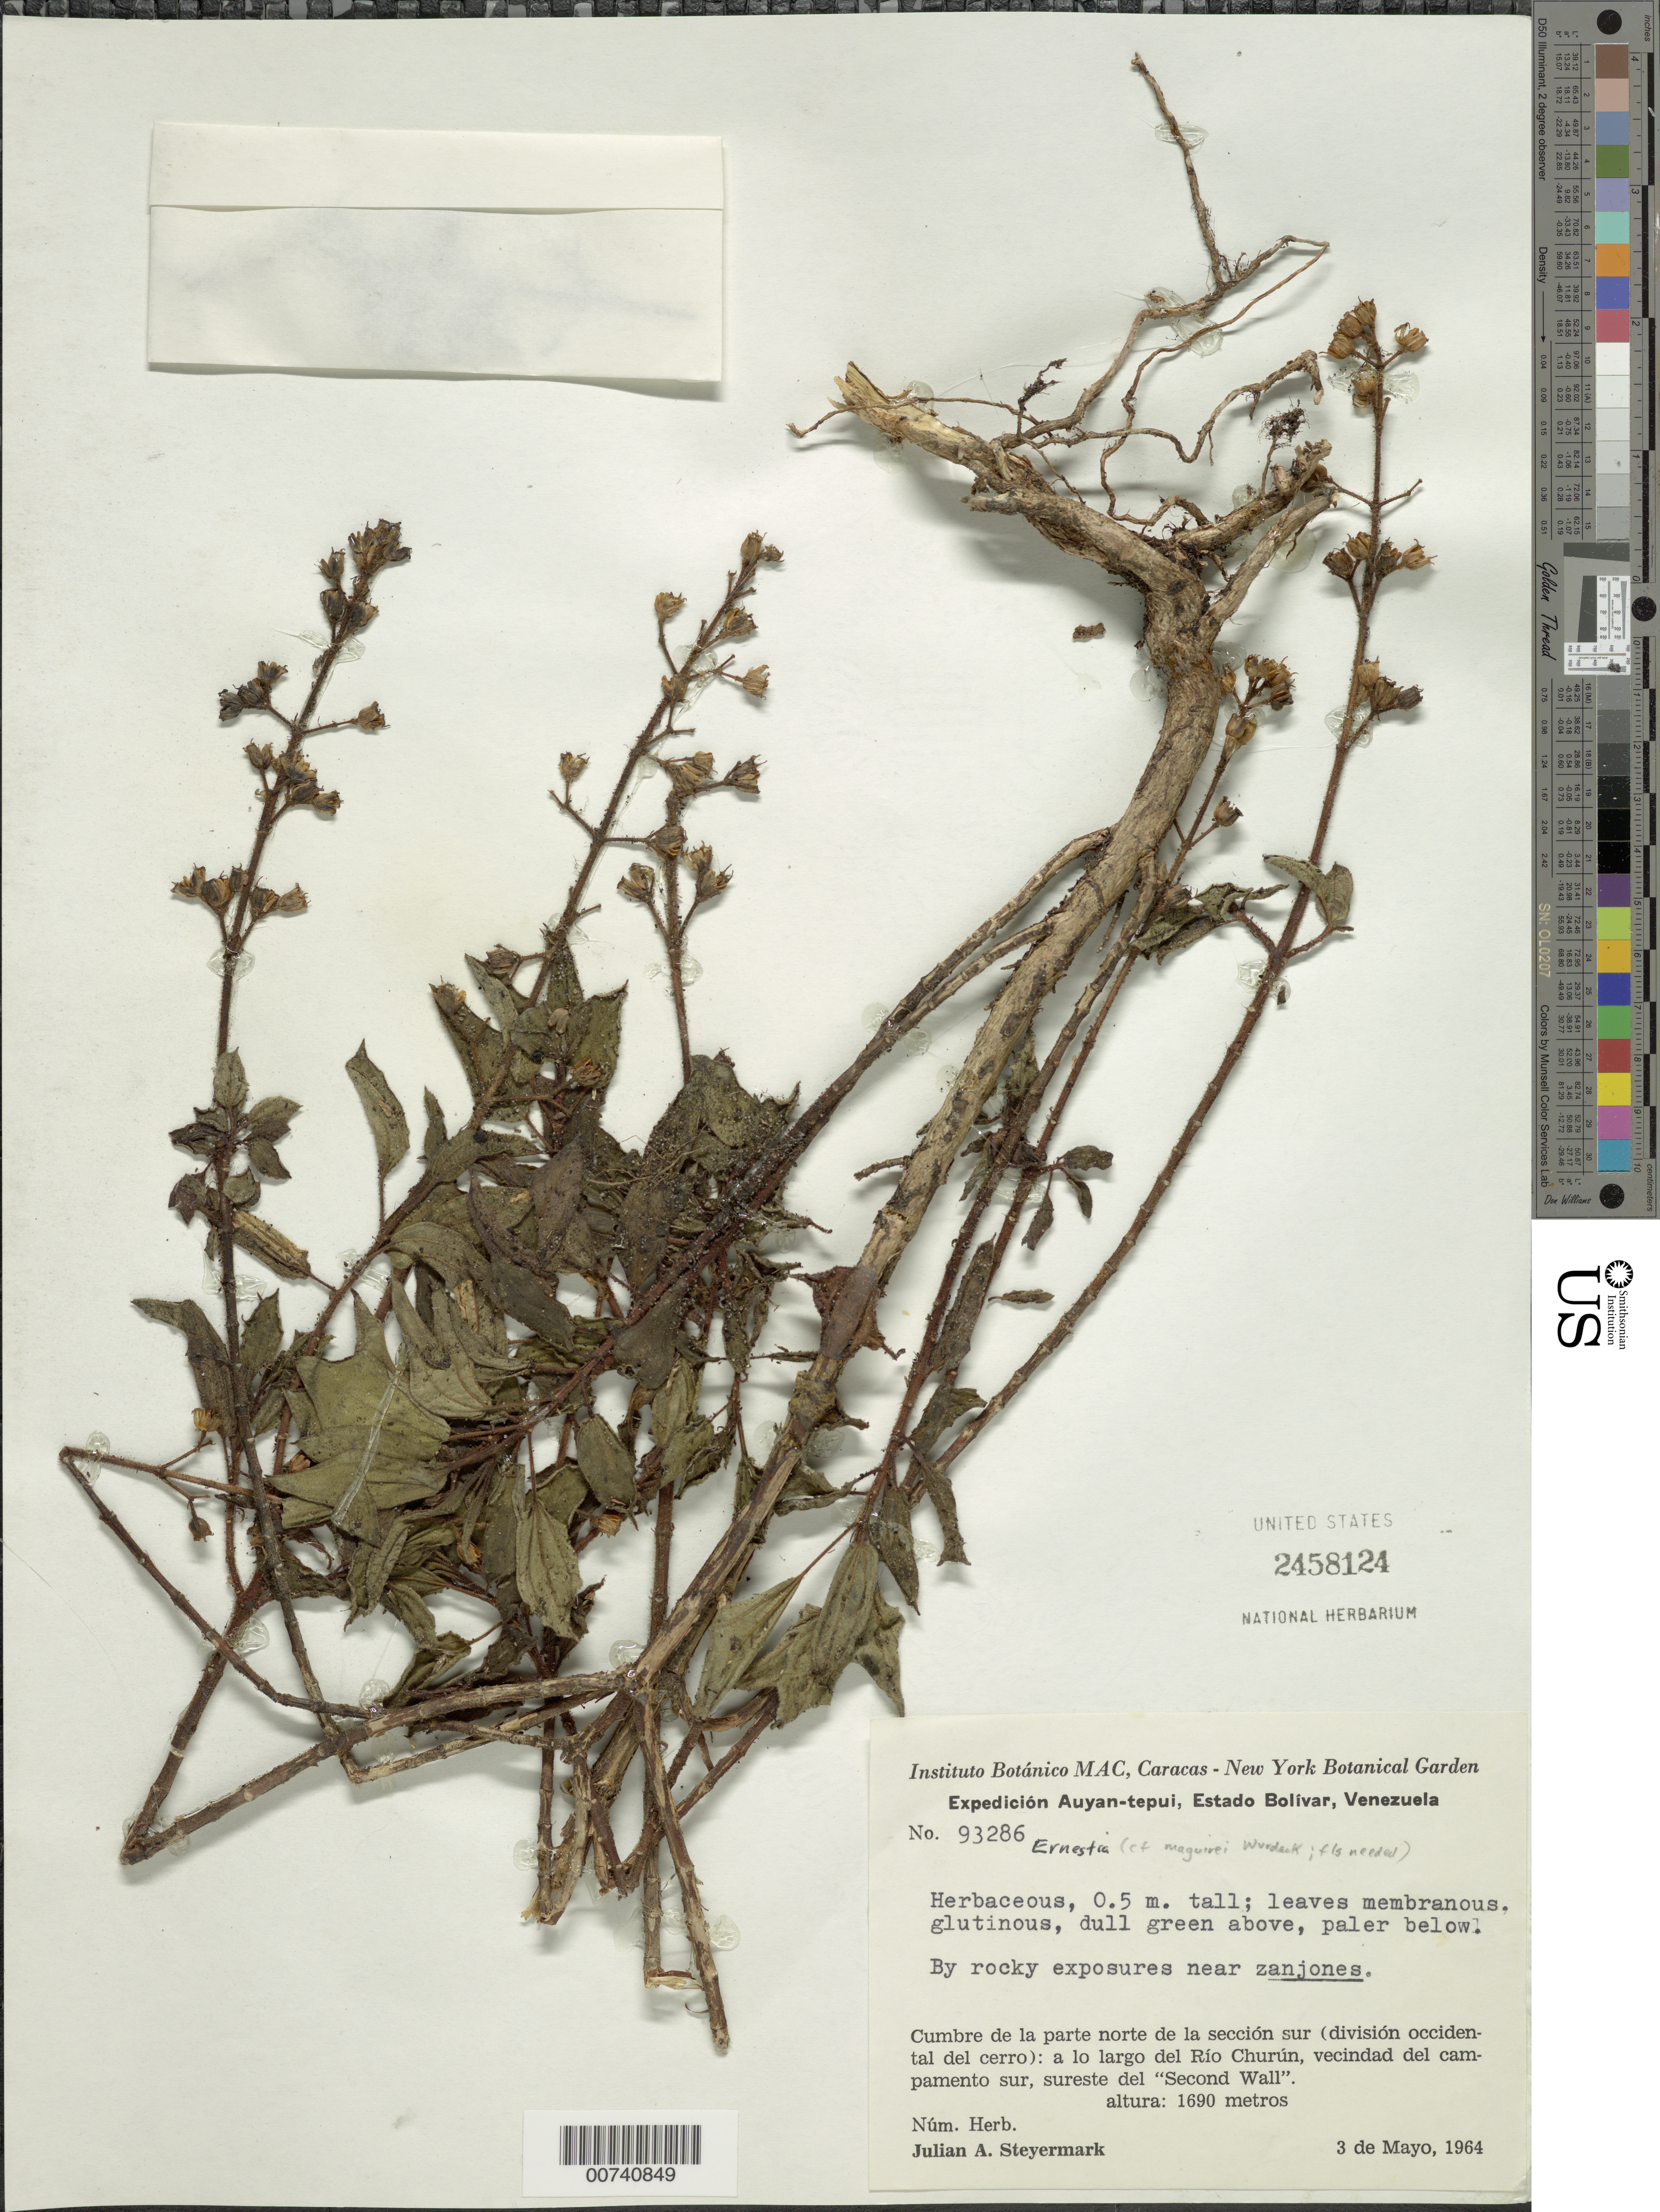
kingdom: Plantae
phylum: Tracheophyta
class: Magnoliopsida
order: Myrtales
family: Melastomataceae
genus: Ernestia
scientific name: Ernestia maguirei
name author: Wurdack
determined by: Nunes da Silva, Diego, (RB), Jardim Botanico do Rio de Janeiro - Herbario (BRAZIL)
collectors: J. Steyermark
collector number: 93286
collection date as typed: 3-May-64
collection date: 1964-05-03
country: Venezuela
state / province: Bolívar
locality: Auyan-tepuí, Río Churún, vec del campamento sur, SE del "Second Wall", division occidental del cerro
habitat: Rocky exposures near zanjones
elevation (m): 1690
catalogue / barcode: US 2458124